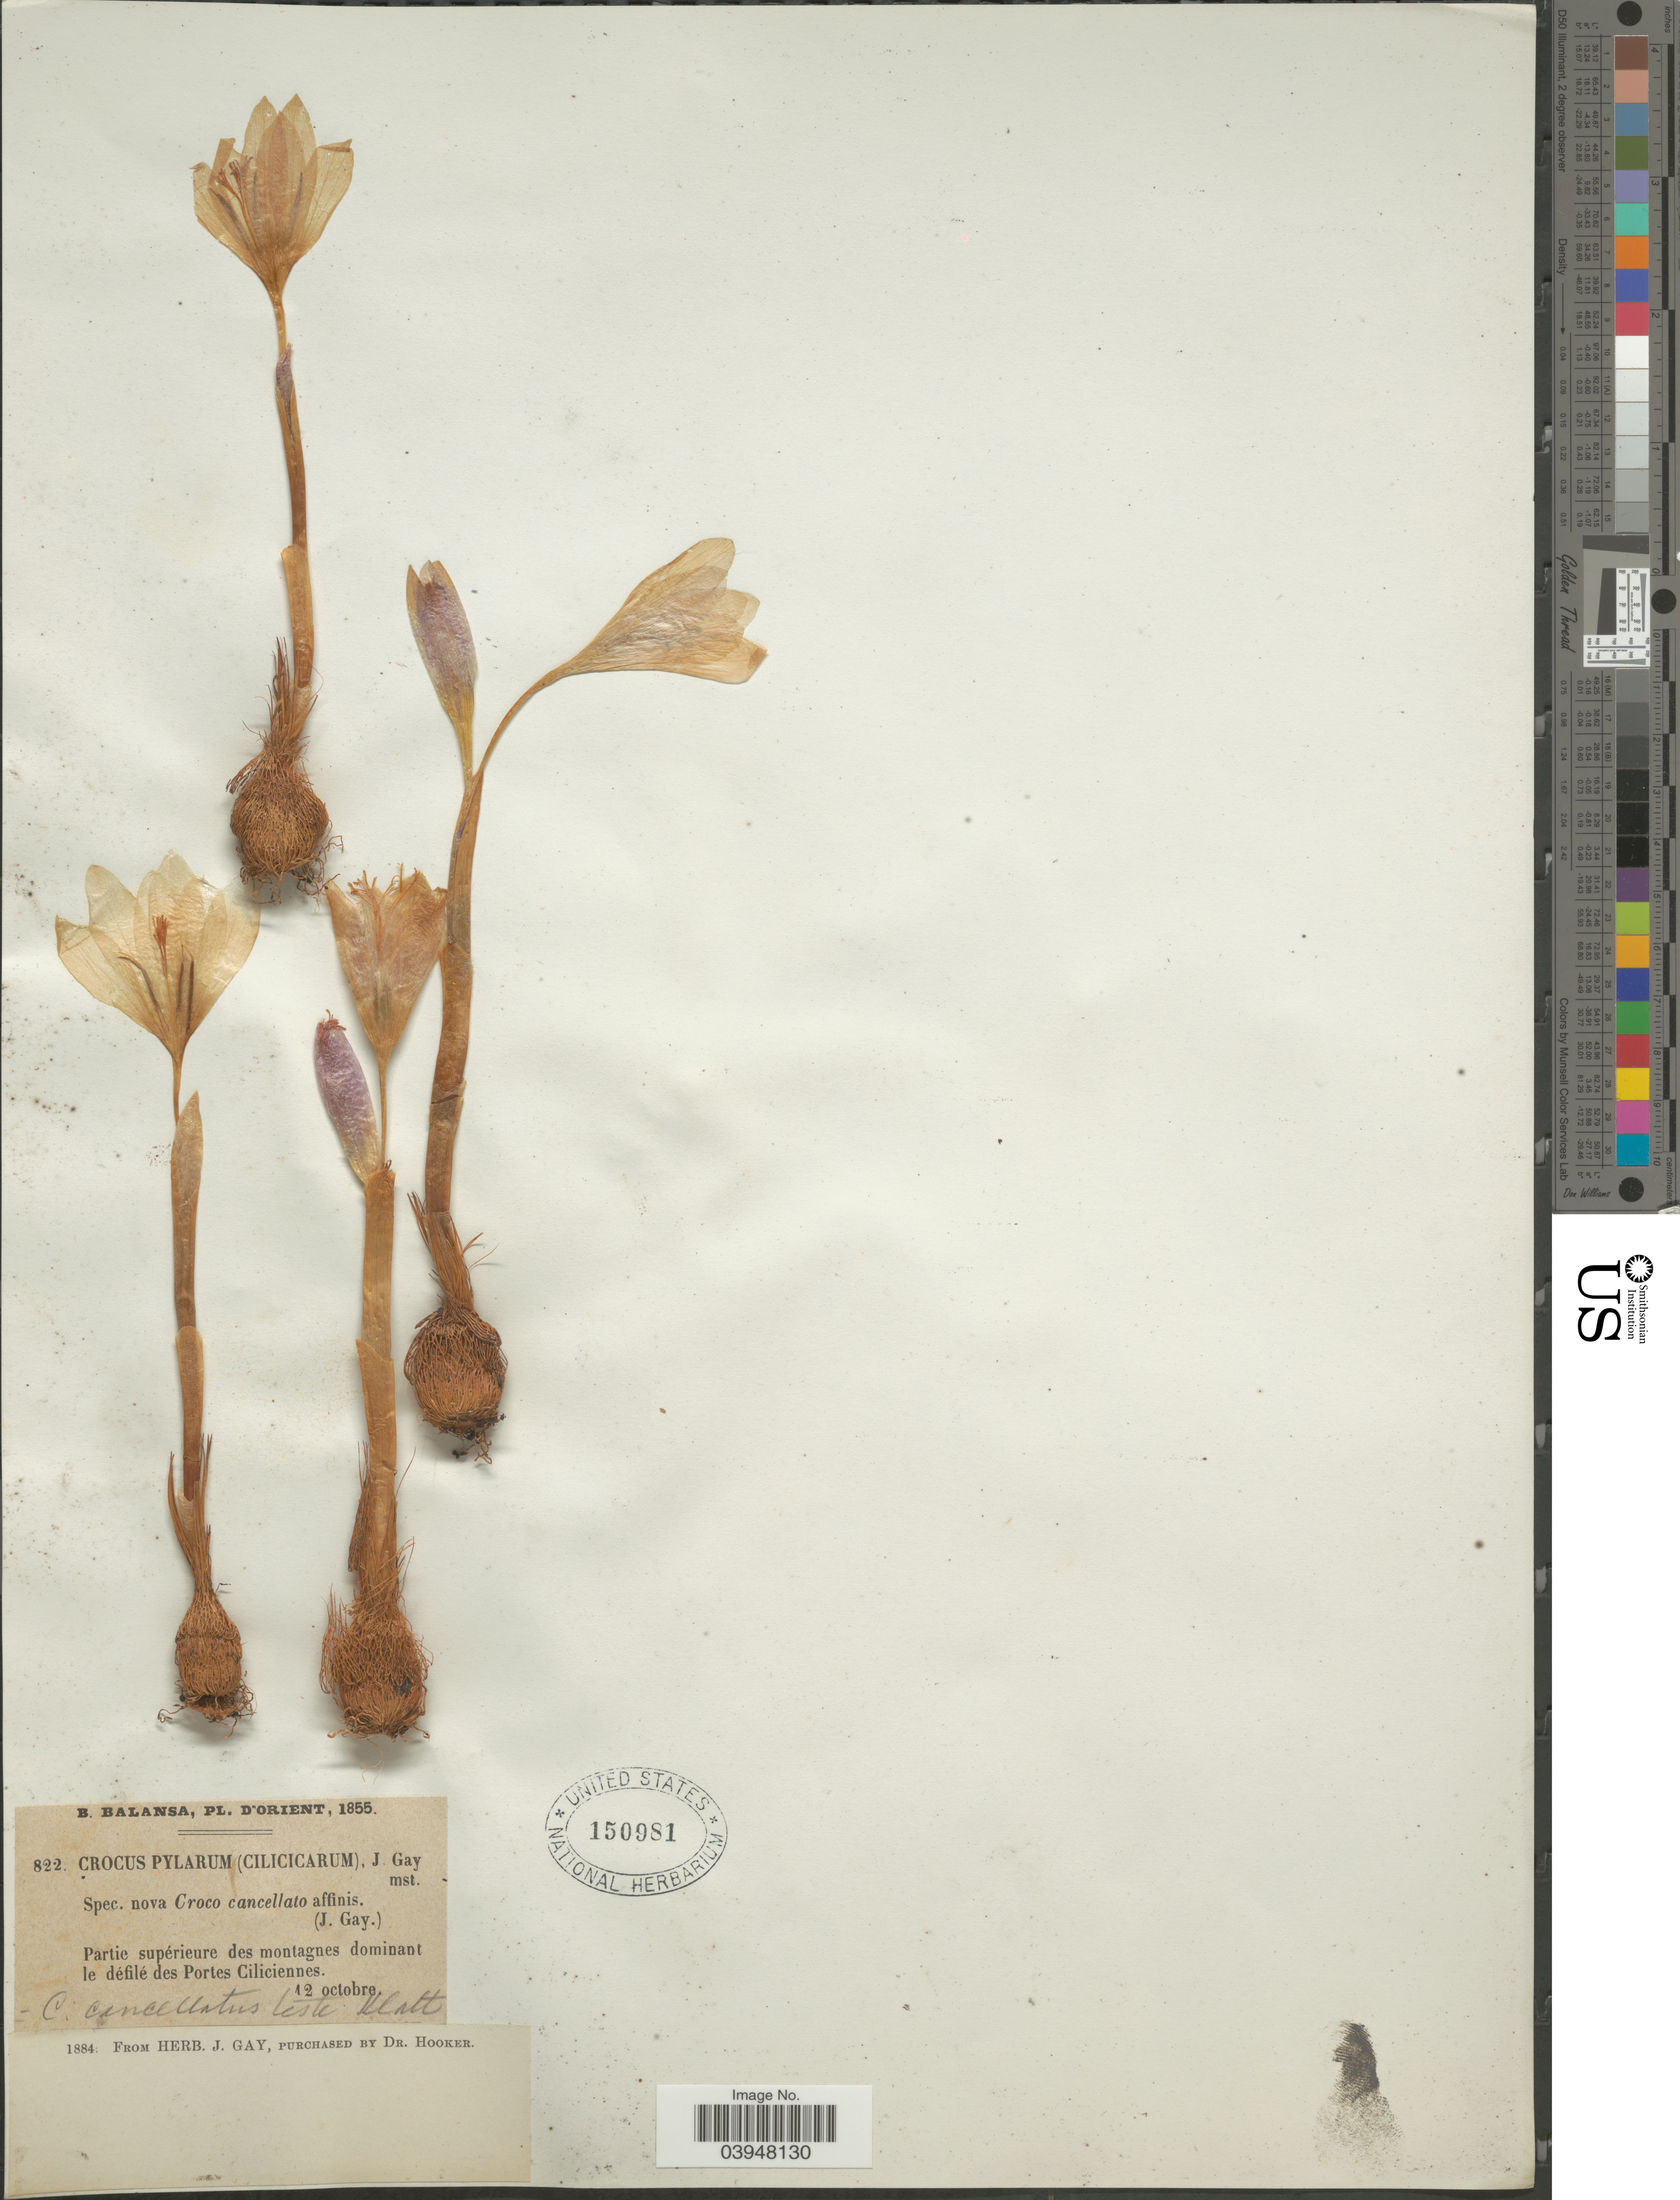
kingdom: Plantae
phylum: Tracheophyta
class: Liliopsida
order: Asparagales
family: Iridaceae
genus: Crocus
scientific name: Crocus pylarum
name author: J. Gay ex Tchich.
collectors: B. Balansa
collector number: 822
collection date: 1855-10-12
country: Turkey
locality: D' Orient. Partie supérieure des montagnes dominant le défilé des Portes Ciliciennes.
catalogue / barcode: US 150981